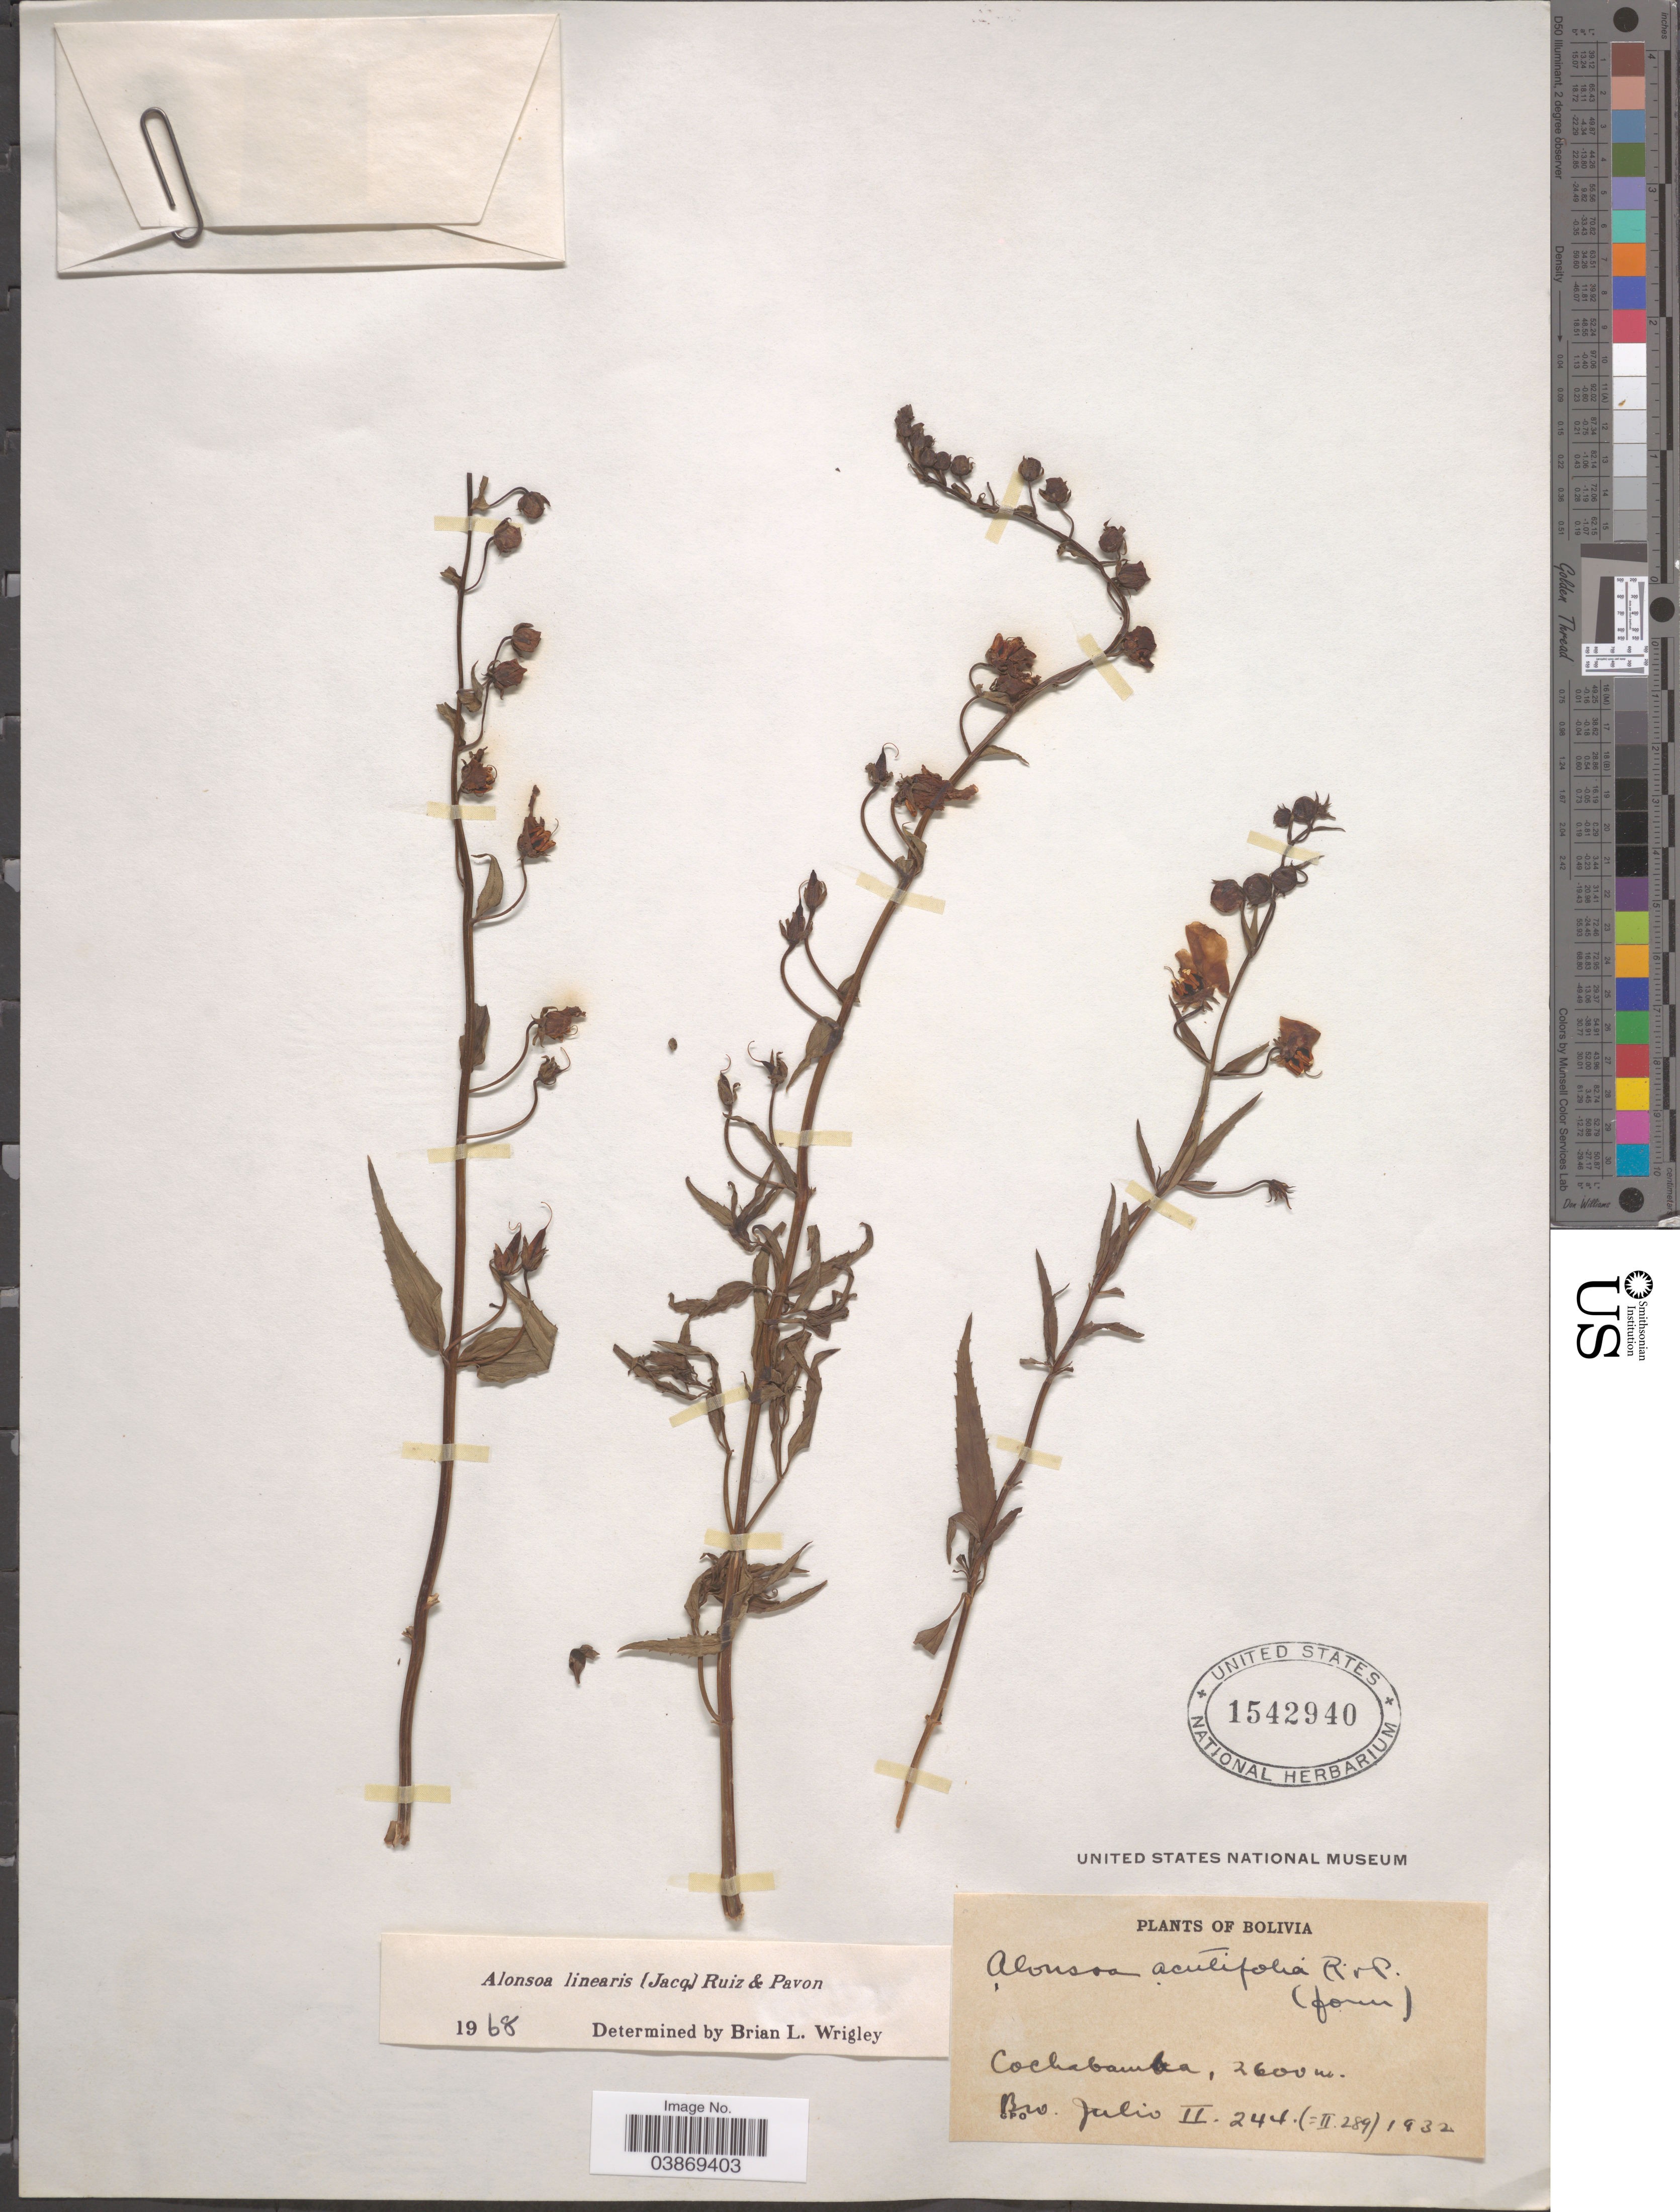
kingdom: Plantae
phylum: Tracheophyta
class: Magnoliopsida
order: Lamiales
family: Scrophulariaceae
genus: Alonsoa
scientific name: Alonsoa linearis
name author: (Jacq.) Ruiz & Pav.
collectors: Bro. Julio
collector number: II.244.(=II.289)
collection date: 1932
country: Bolivia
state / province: Cochabamba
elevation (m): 2600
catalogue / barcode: US 1542940